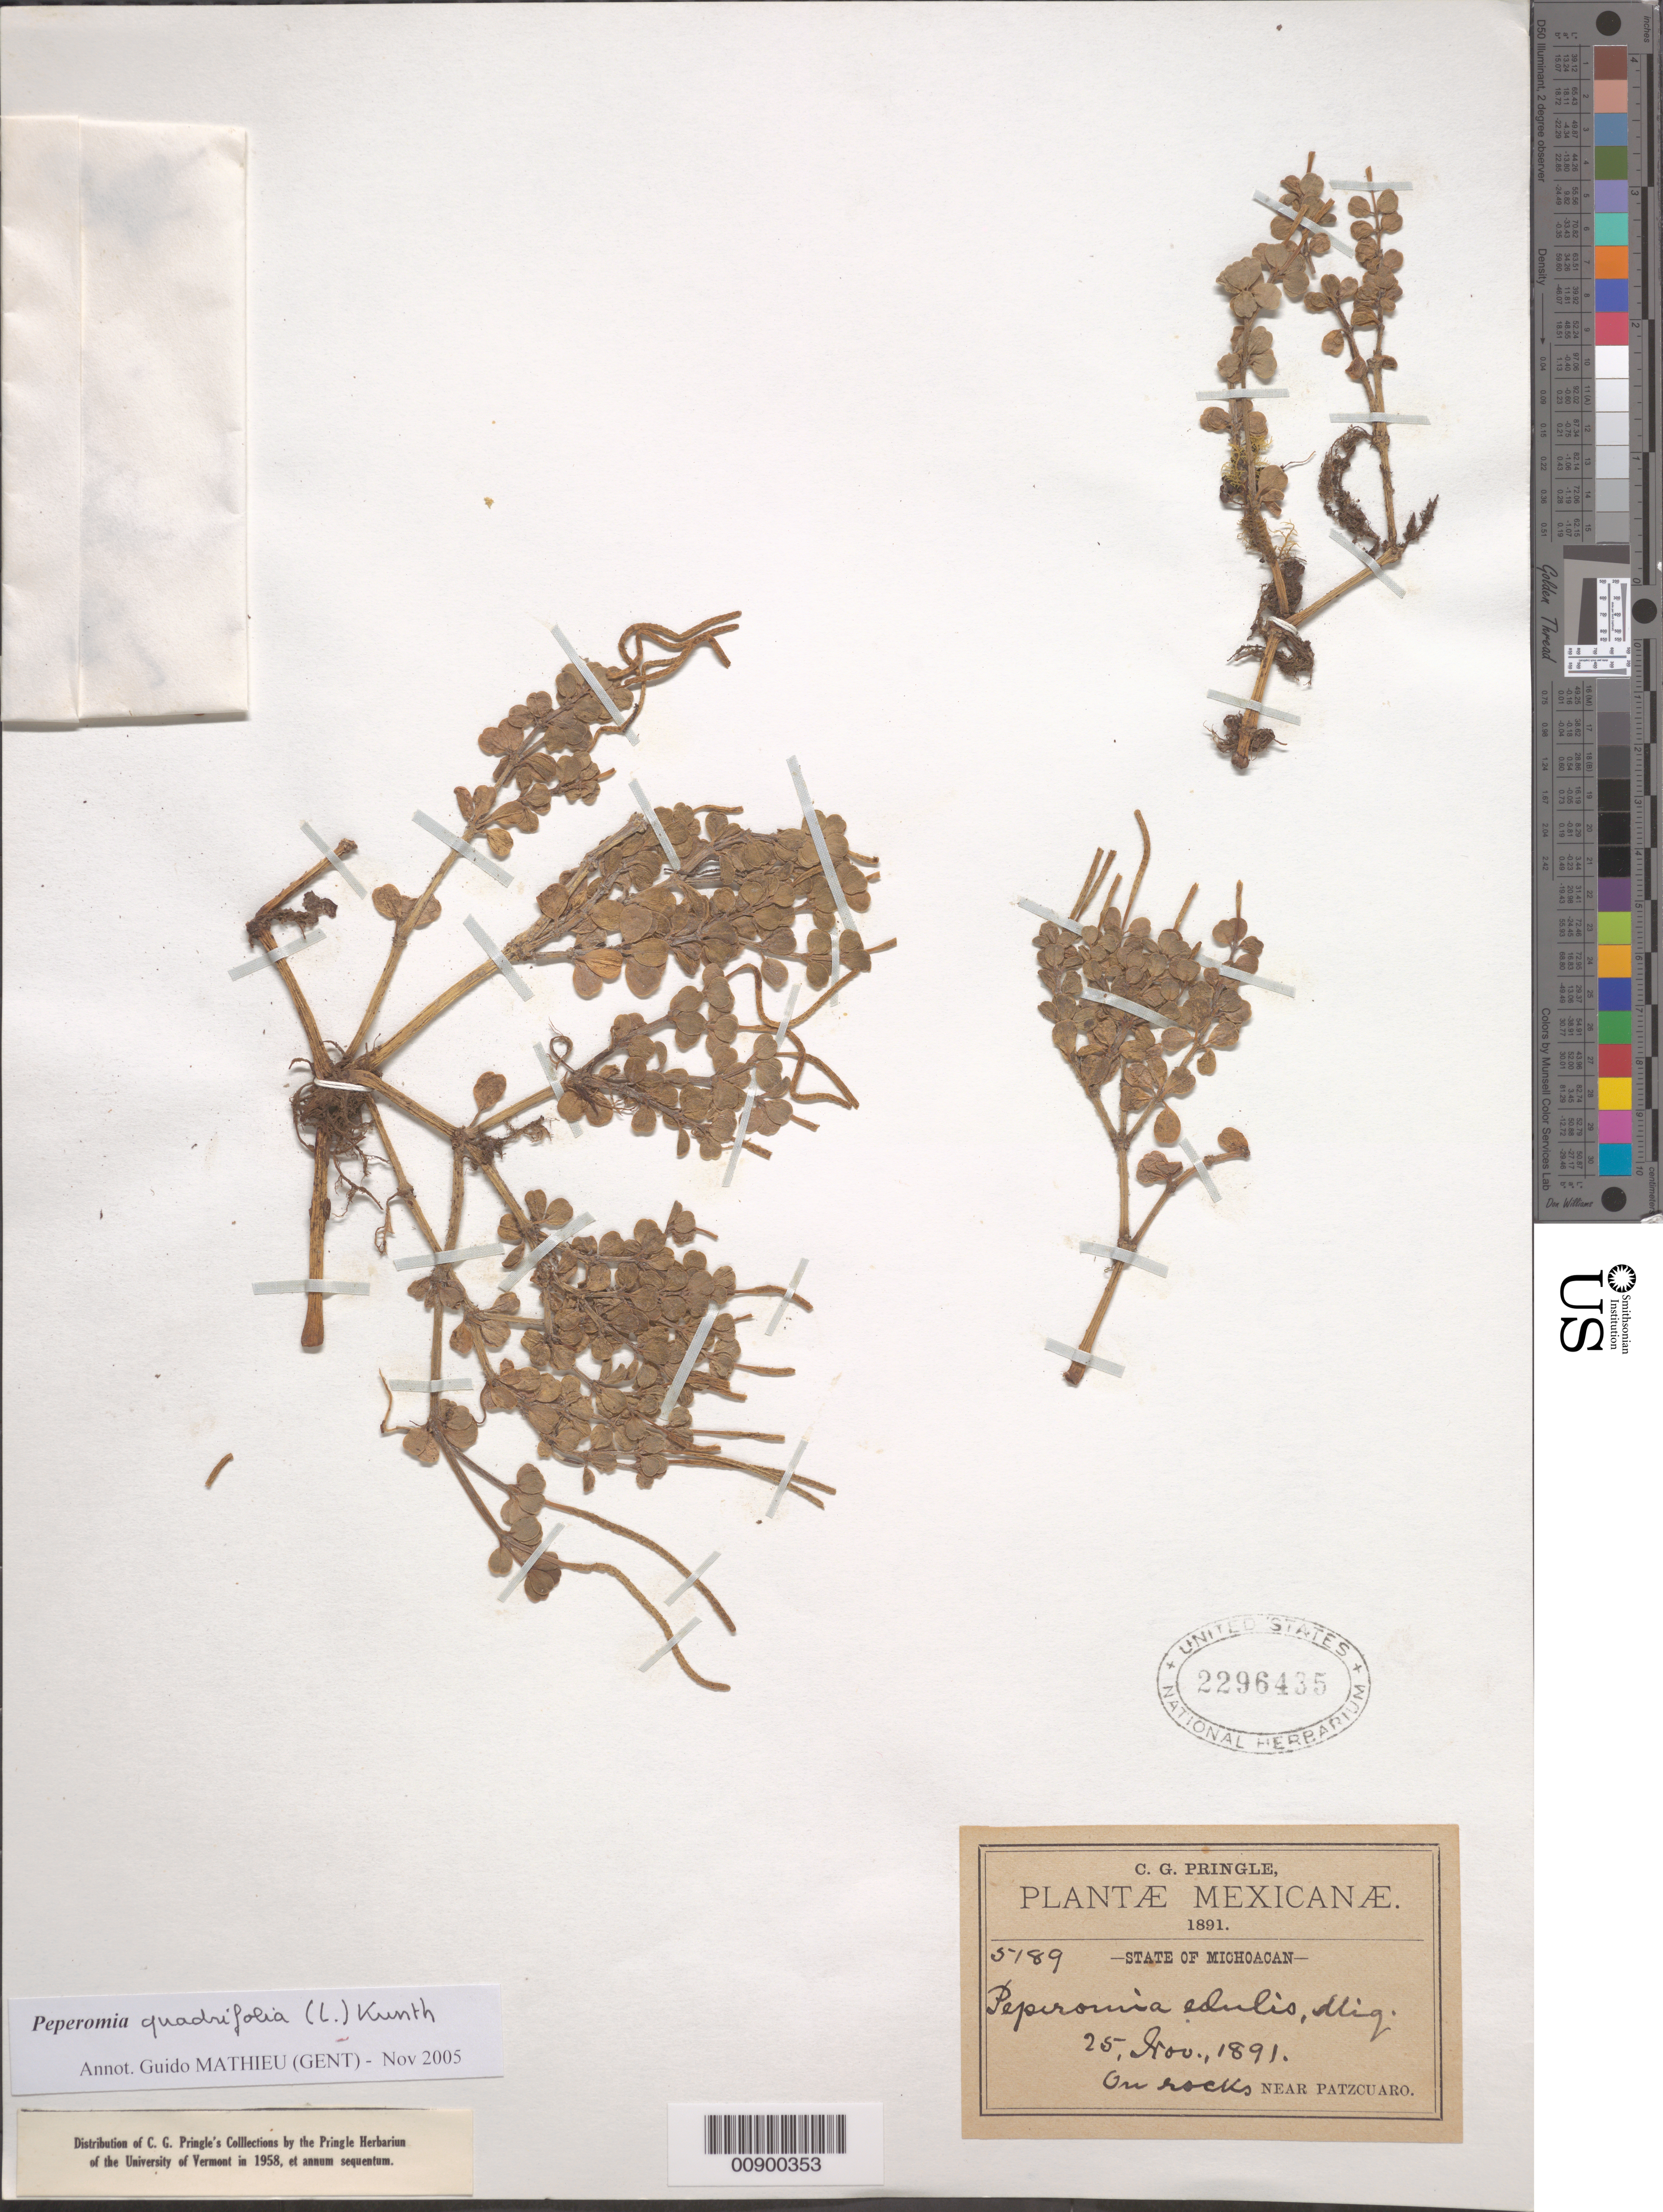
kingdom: Plantae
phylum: Tracheophyta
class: Magnoliopsida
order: Piperales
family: Piperaceae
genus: Peperomia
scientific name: Peperomia quadrifolia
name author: (L.) Kunth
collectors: C. G. Pringle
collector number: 5189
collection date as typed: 25 Nov 1891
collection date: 1891-11-25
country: Mexico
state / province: Michoacán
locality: Near Patzcuaro, Michoacán.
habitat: On rocks.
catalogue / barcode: US 2296435